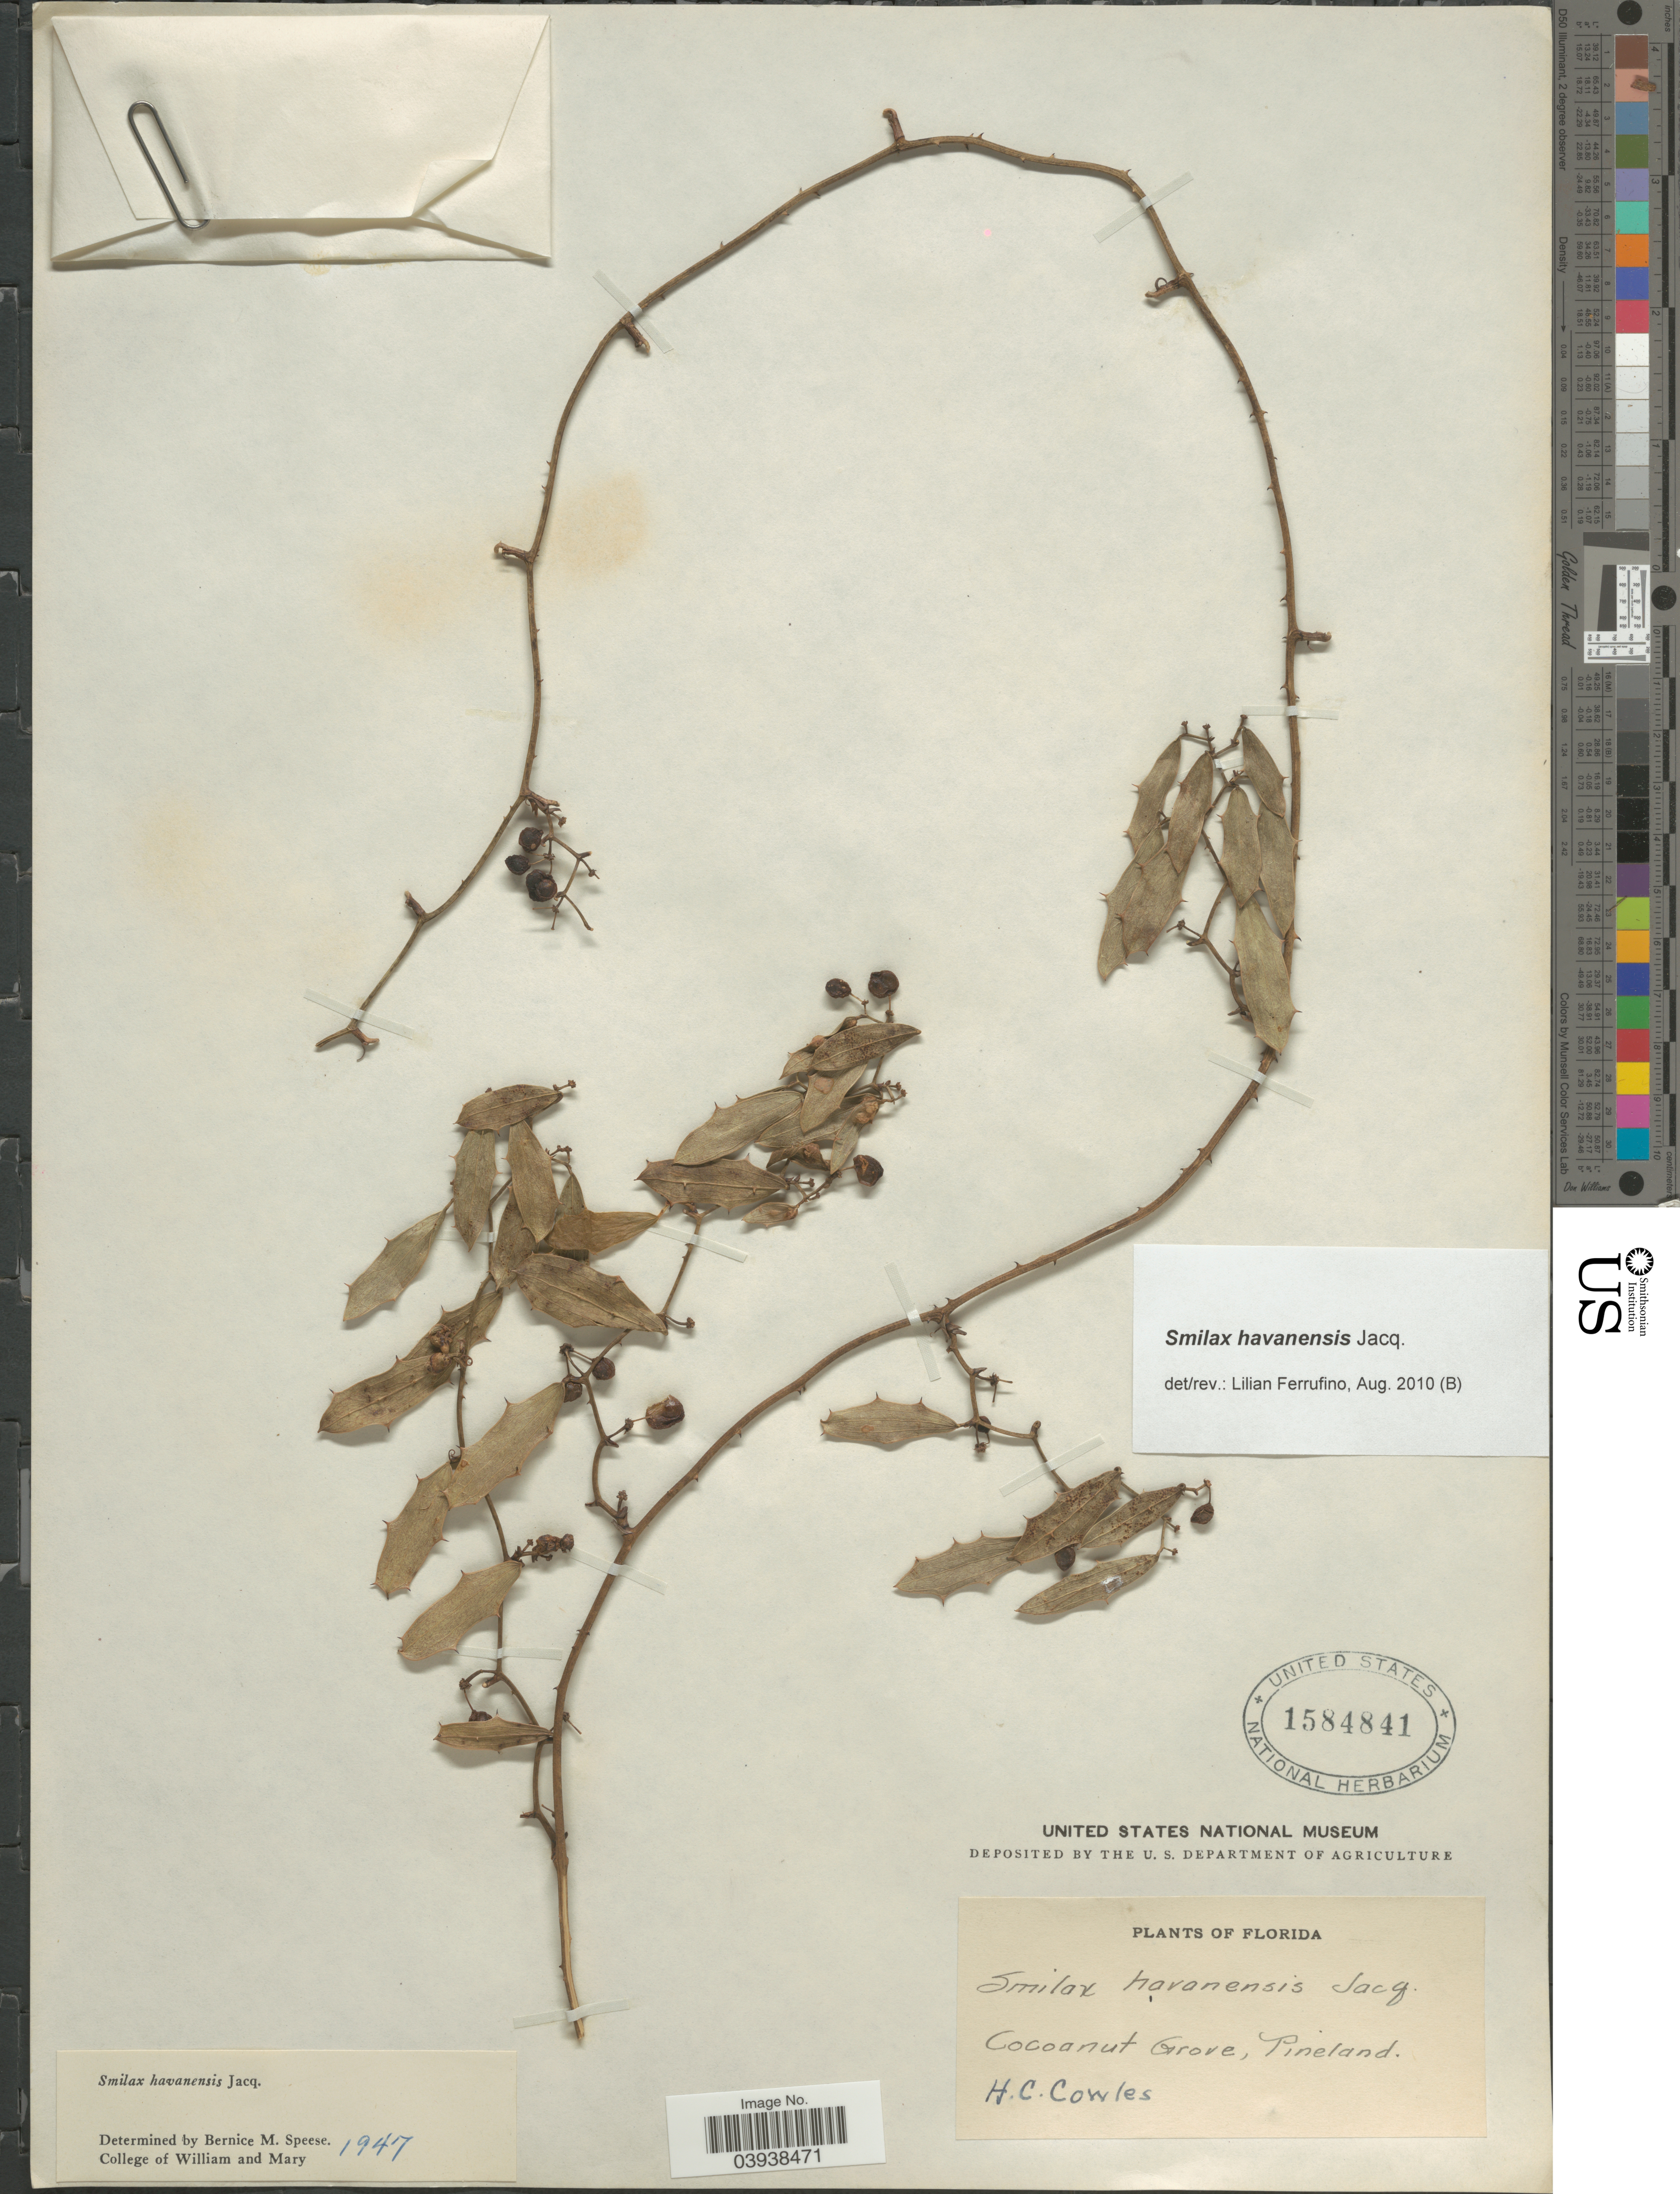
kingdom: Plantae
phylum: Tracheophyta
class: Liliopsida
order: Liliales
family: Smilacaceae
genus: Smilax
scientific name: Smilax havanensis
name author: Jacq.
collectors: H. Cowles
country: United States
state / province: Florida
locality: Cocoanut Grove, Pineland.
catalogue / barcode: US 1584841